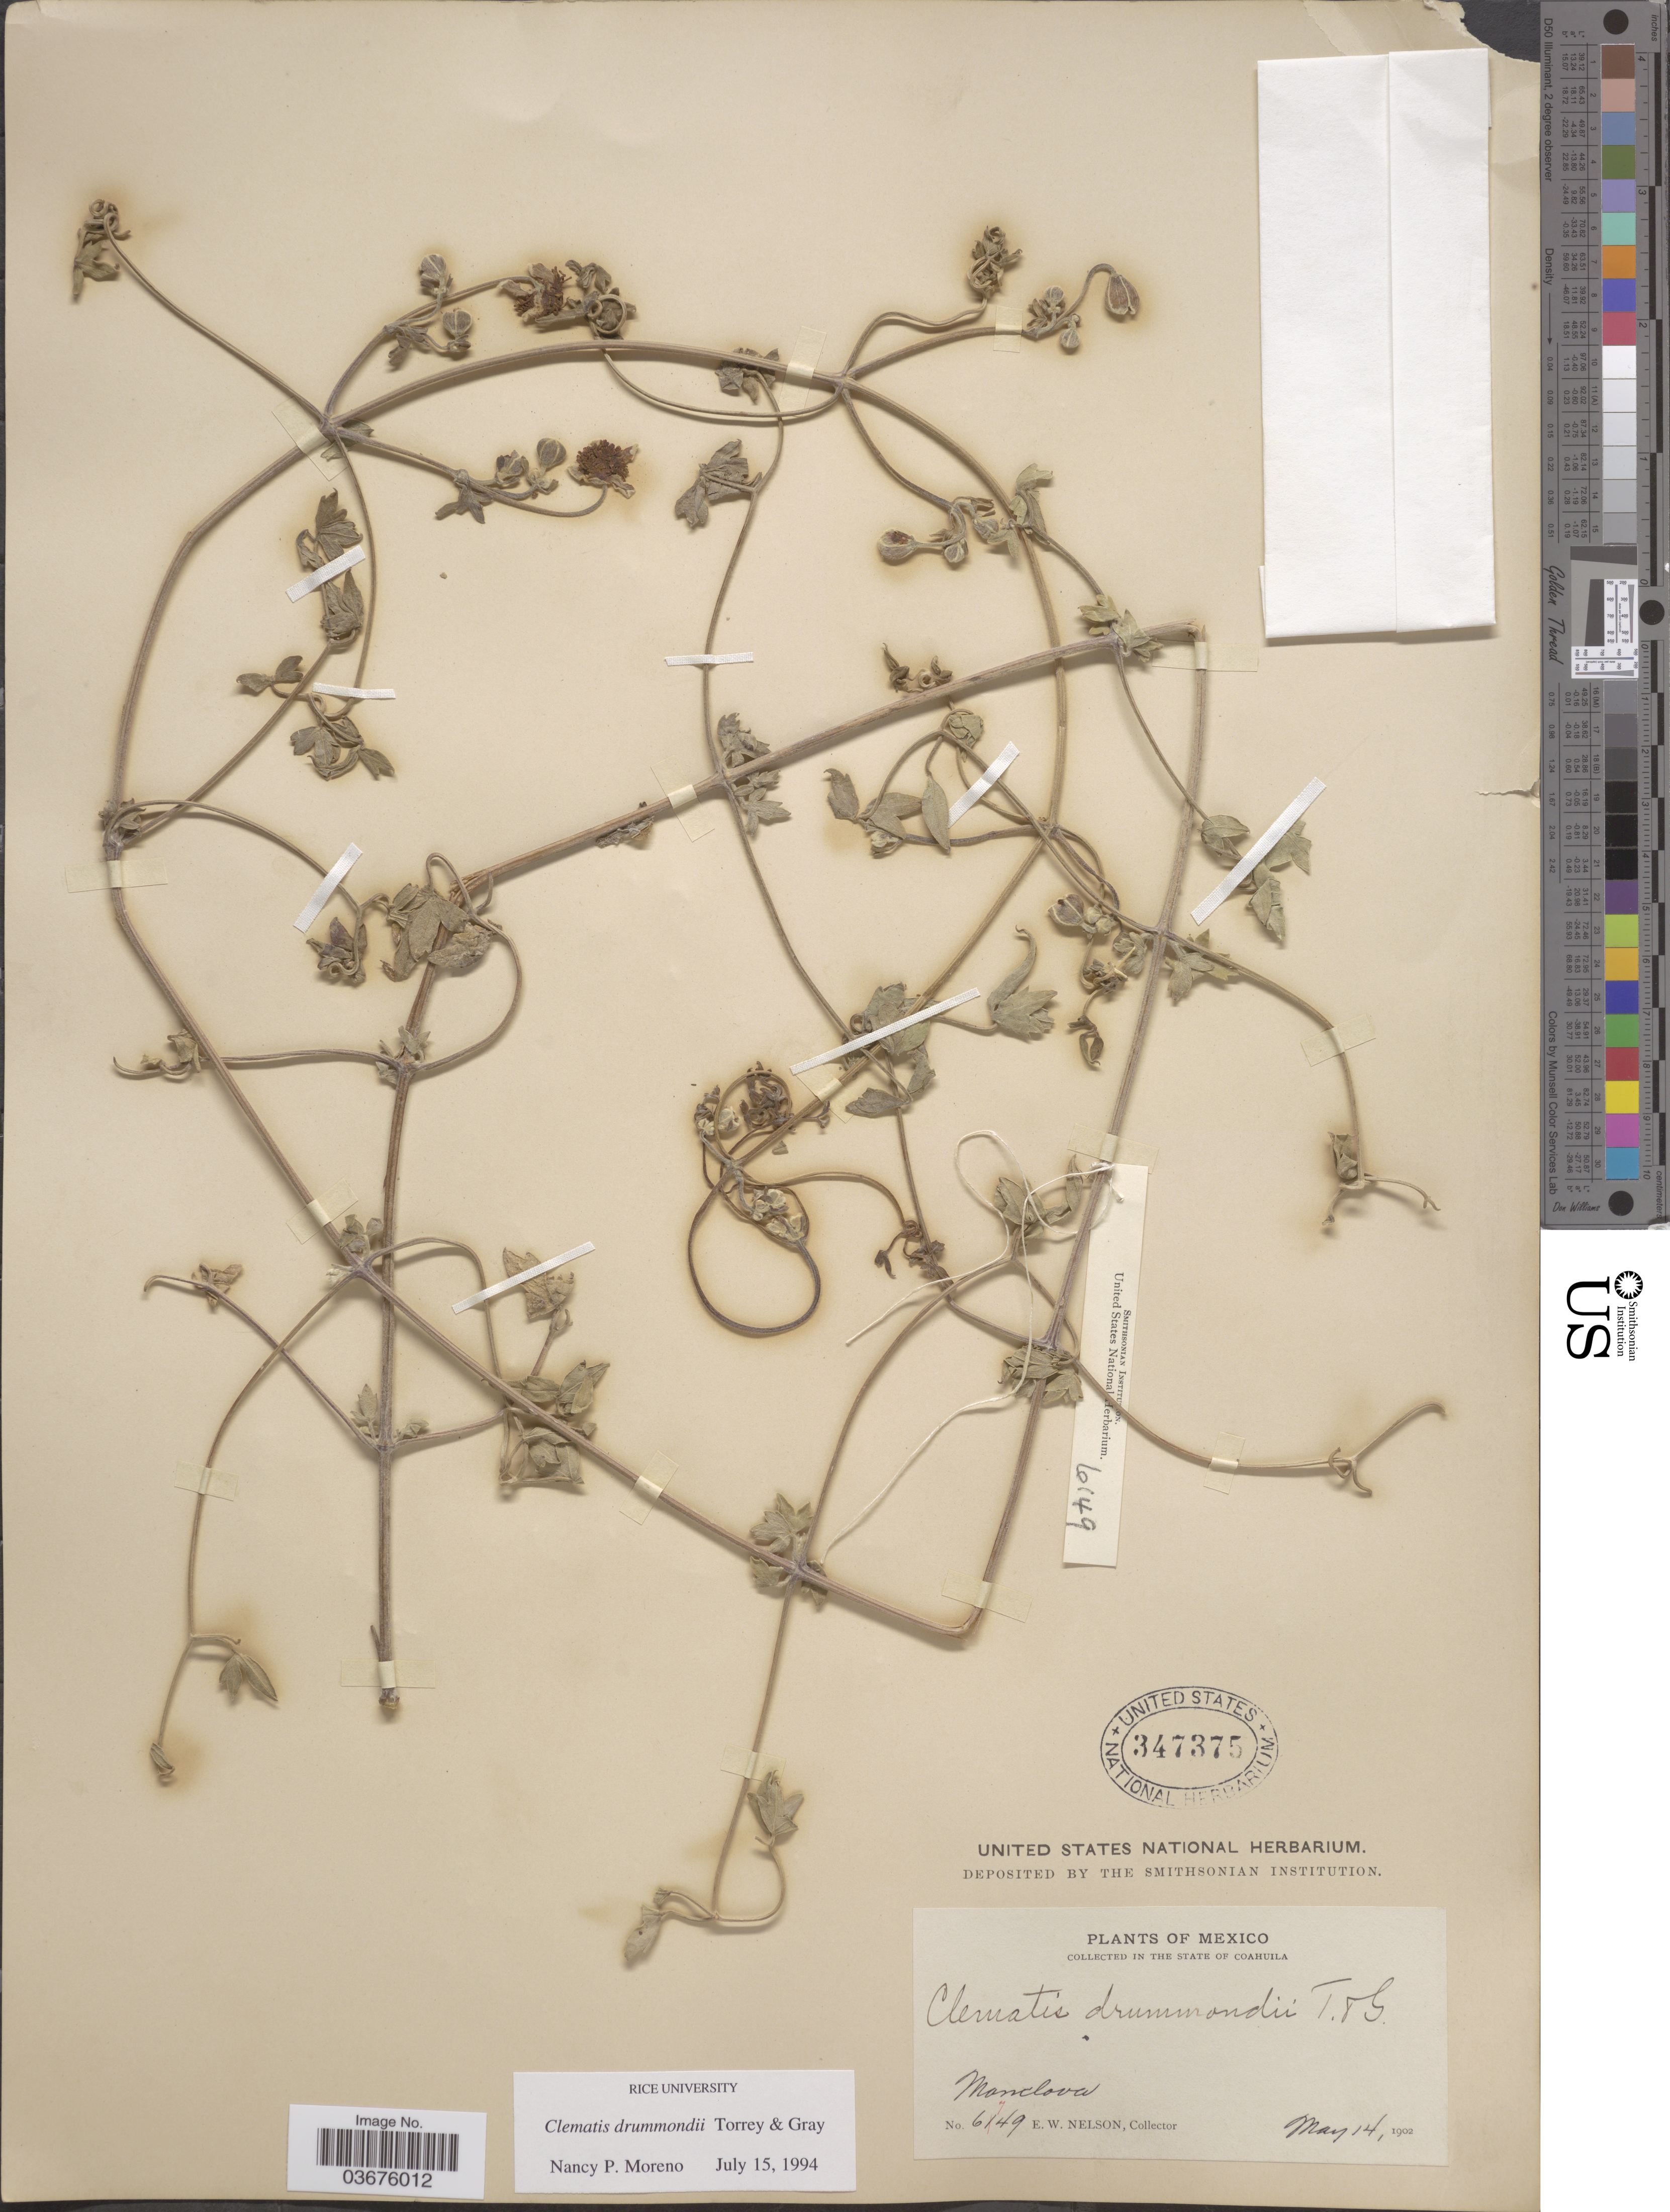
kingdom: Plantae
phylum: Tracheophyta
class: Magnoliopsida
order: Ranunculales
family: Ranunculaceae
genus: Clematis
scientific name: Clematis drummondii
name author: Torr. & A. Gray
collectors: E. W. Nelson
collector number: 6749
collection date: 1902-05-14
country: Mexico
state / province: Coahuila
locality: Manclova.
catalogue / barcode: US 347375